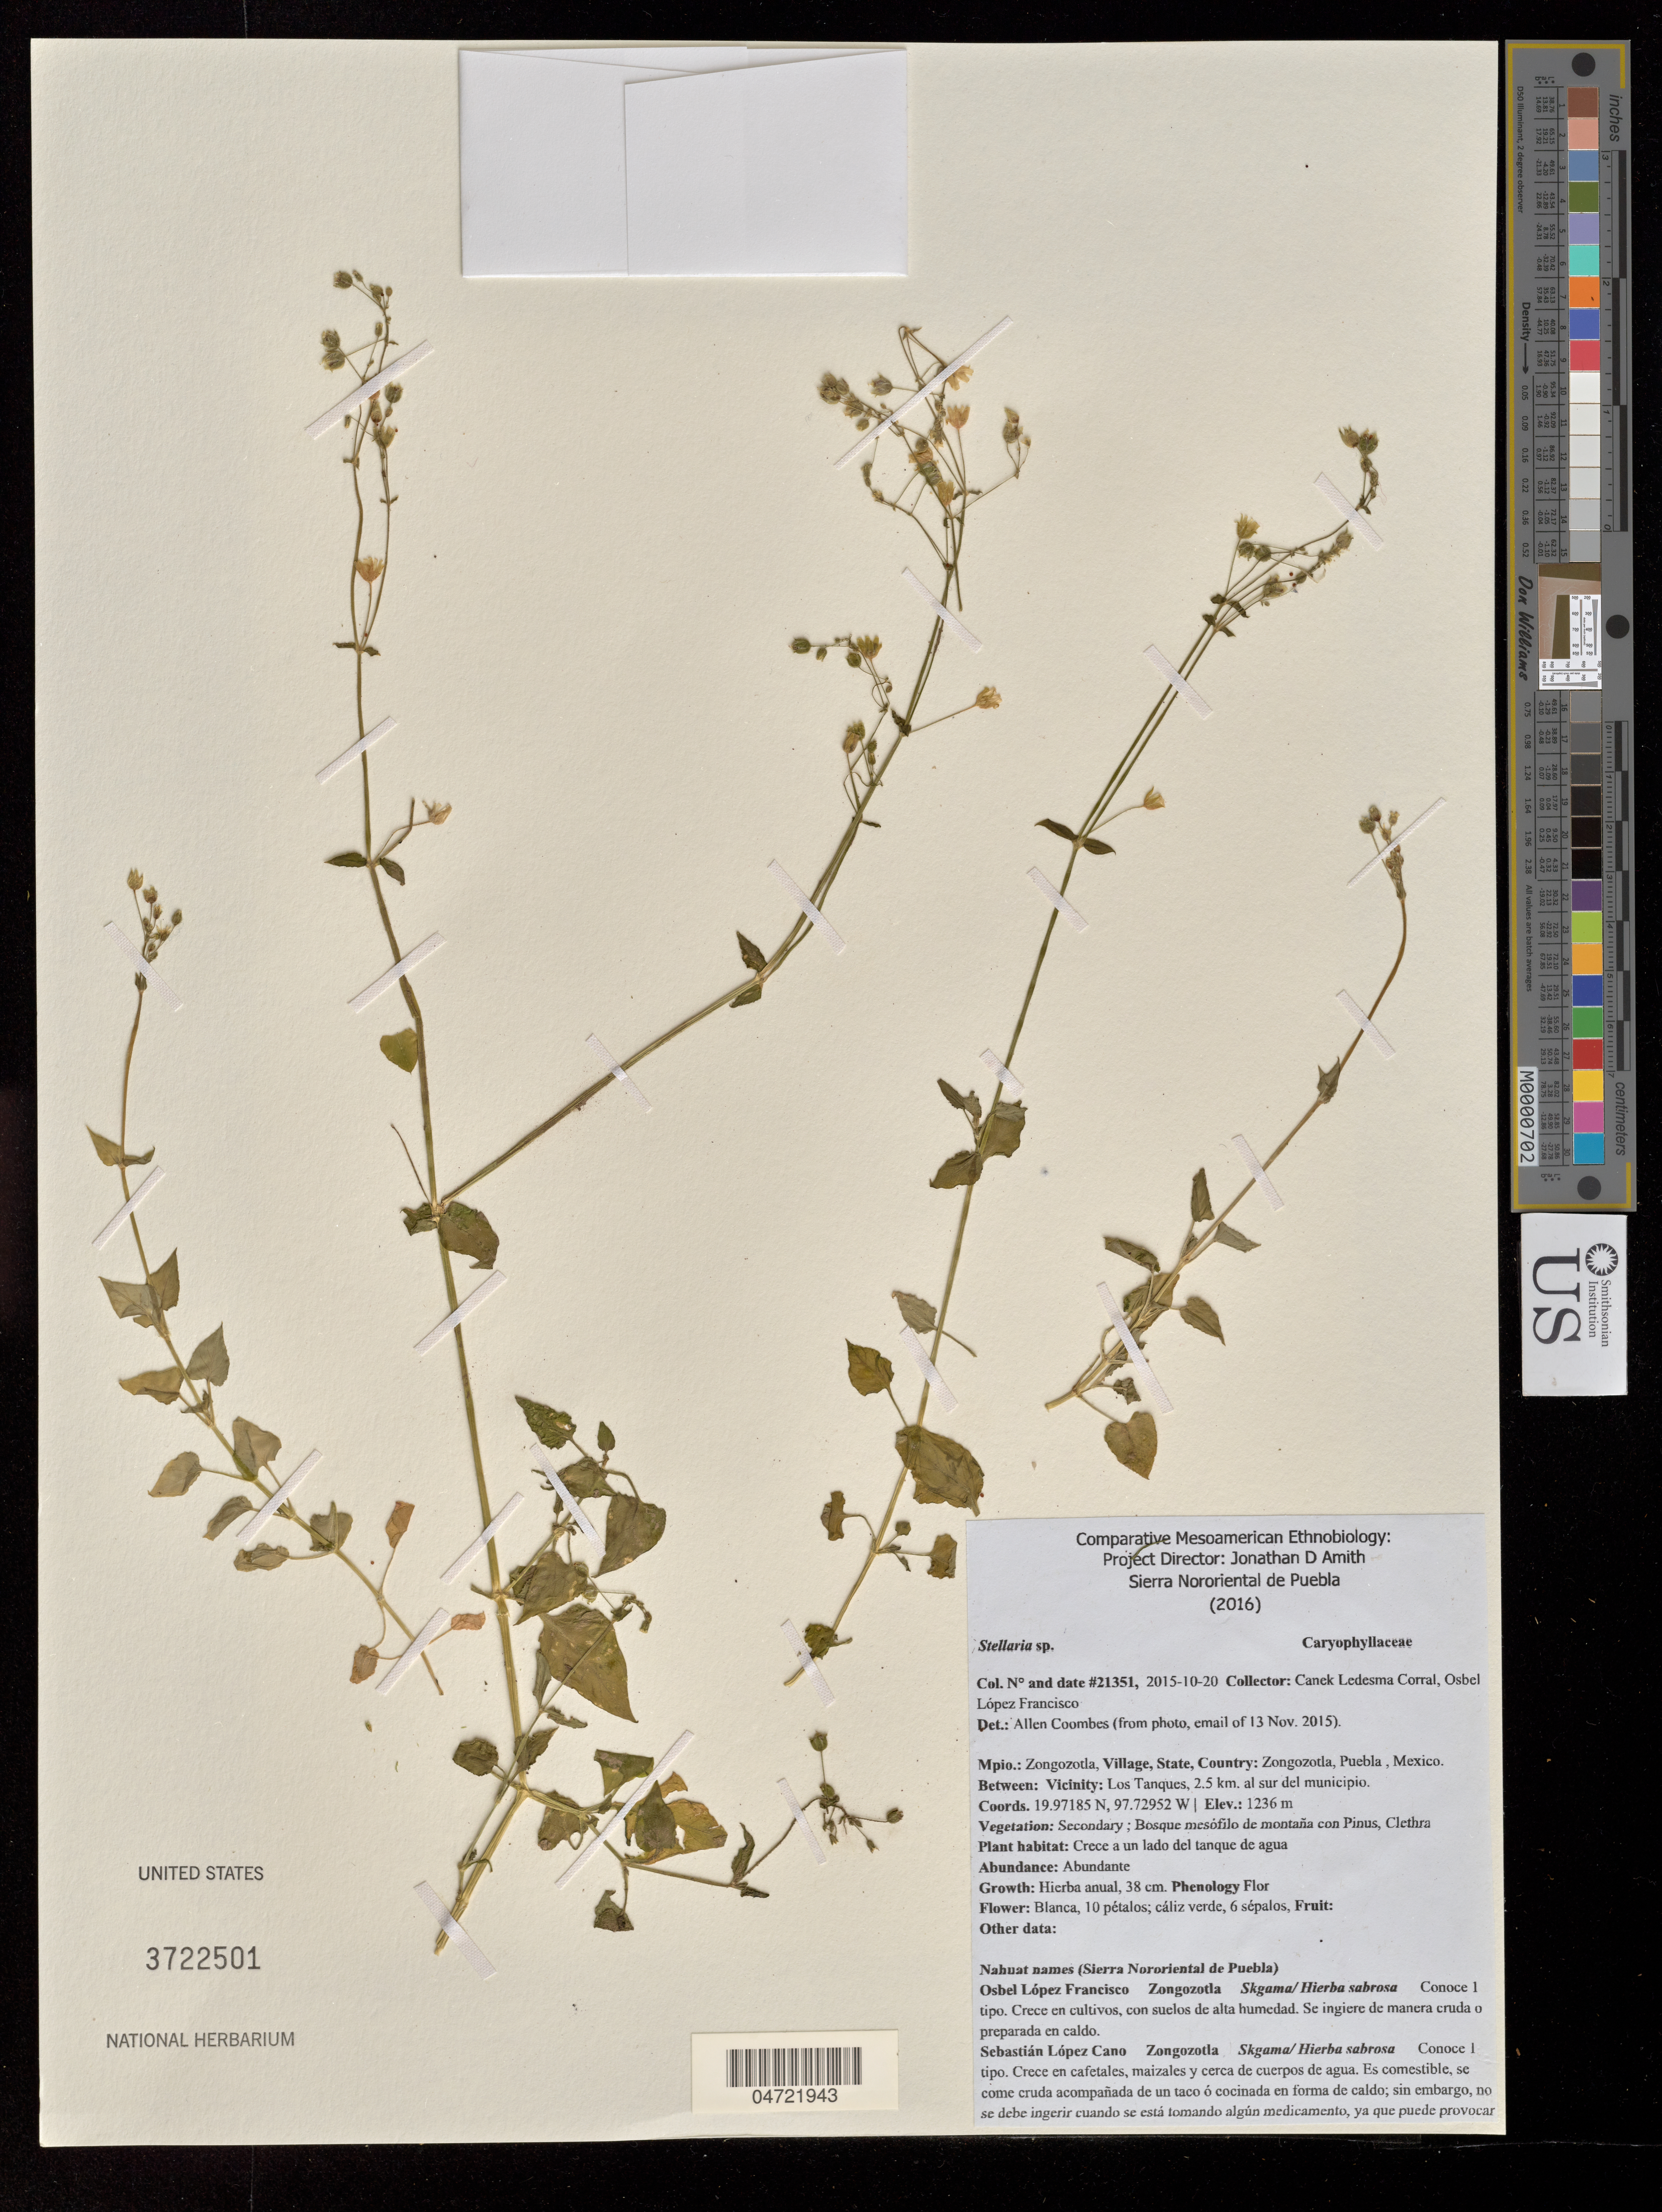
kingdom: Plantae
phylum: Tracheophyta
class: Magnoliopsida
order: Caryophyllales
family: Caryophyllaceae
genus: Stellaria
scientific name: Stellaria sp.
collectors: Canek Ledesma C. & O. Lopez Francisco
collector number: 21351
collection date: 2015-10-20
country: Mexico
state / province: Puebla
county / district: Zongozotla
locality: Los Tanques, 2.5 km al sur del municipio.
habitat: Crece a un lado del tanque de agua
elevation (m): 1236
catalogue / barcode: US 3722501